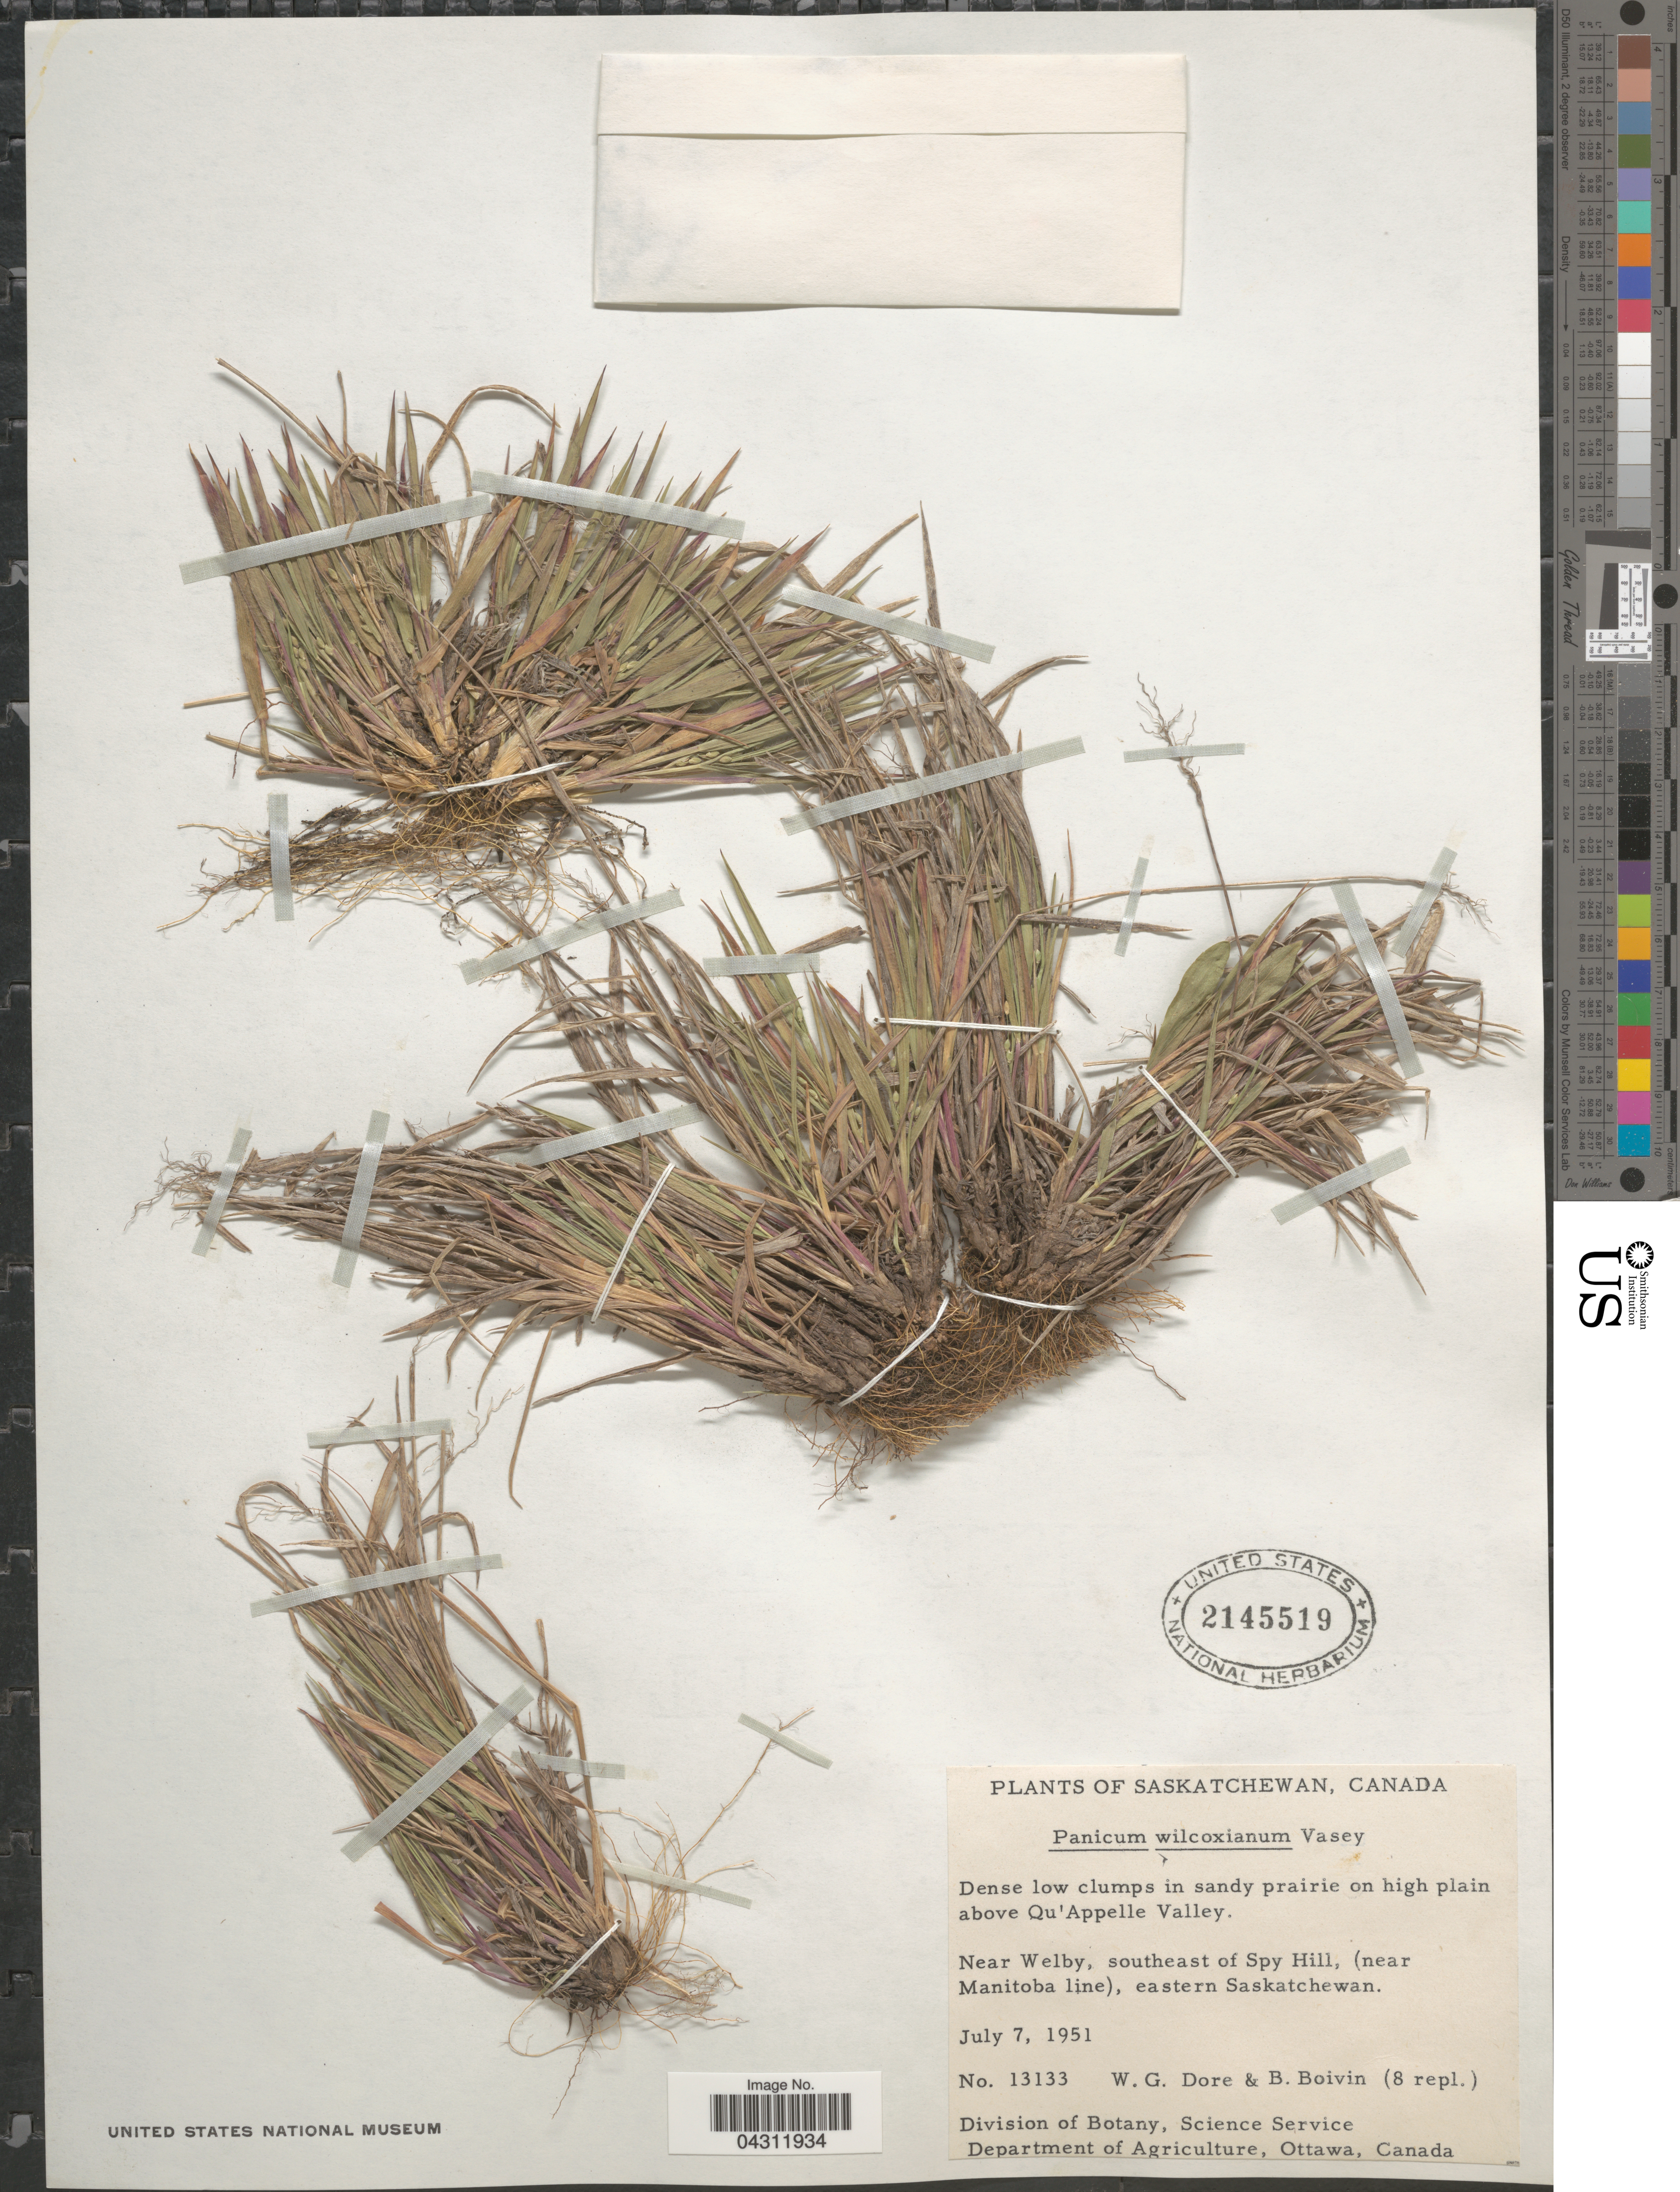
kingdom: Plantae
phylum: Tracheophyta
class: Liliopsida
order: Poales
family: Poaceae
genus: Dichanthelium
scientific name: Dichanthelium wilcoxianum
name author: Freckmann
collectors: W. Dore & J. R. B. Boivin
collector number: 13133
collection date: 1951-07-07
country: Canada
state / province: Saskatchewan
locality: On high plain above Qu'Appelle Valley. Near Welby, southeast of Spy Hill, (near Manitoba line), eastern Saskatchewan.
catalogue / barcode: US 2145519